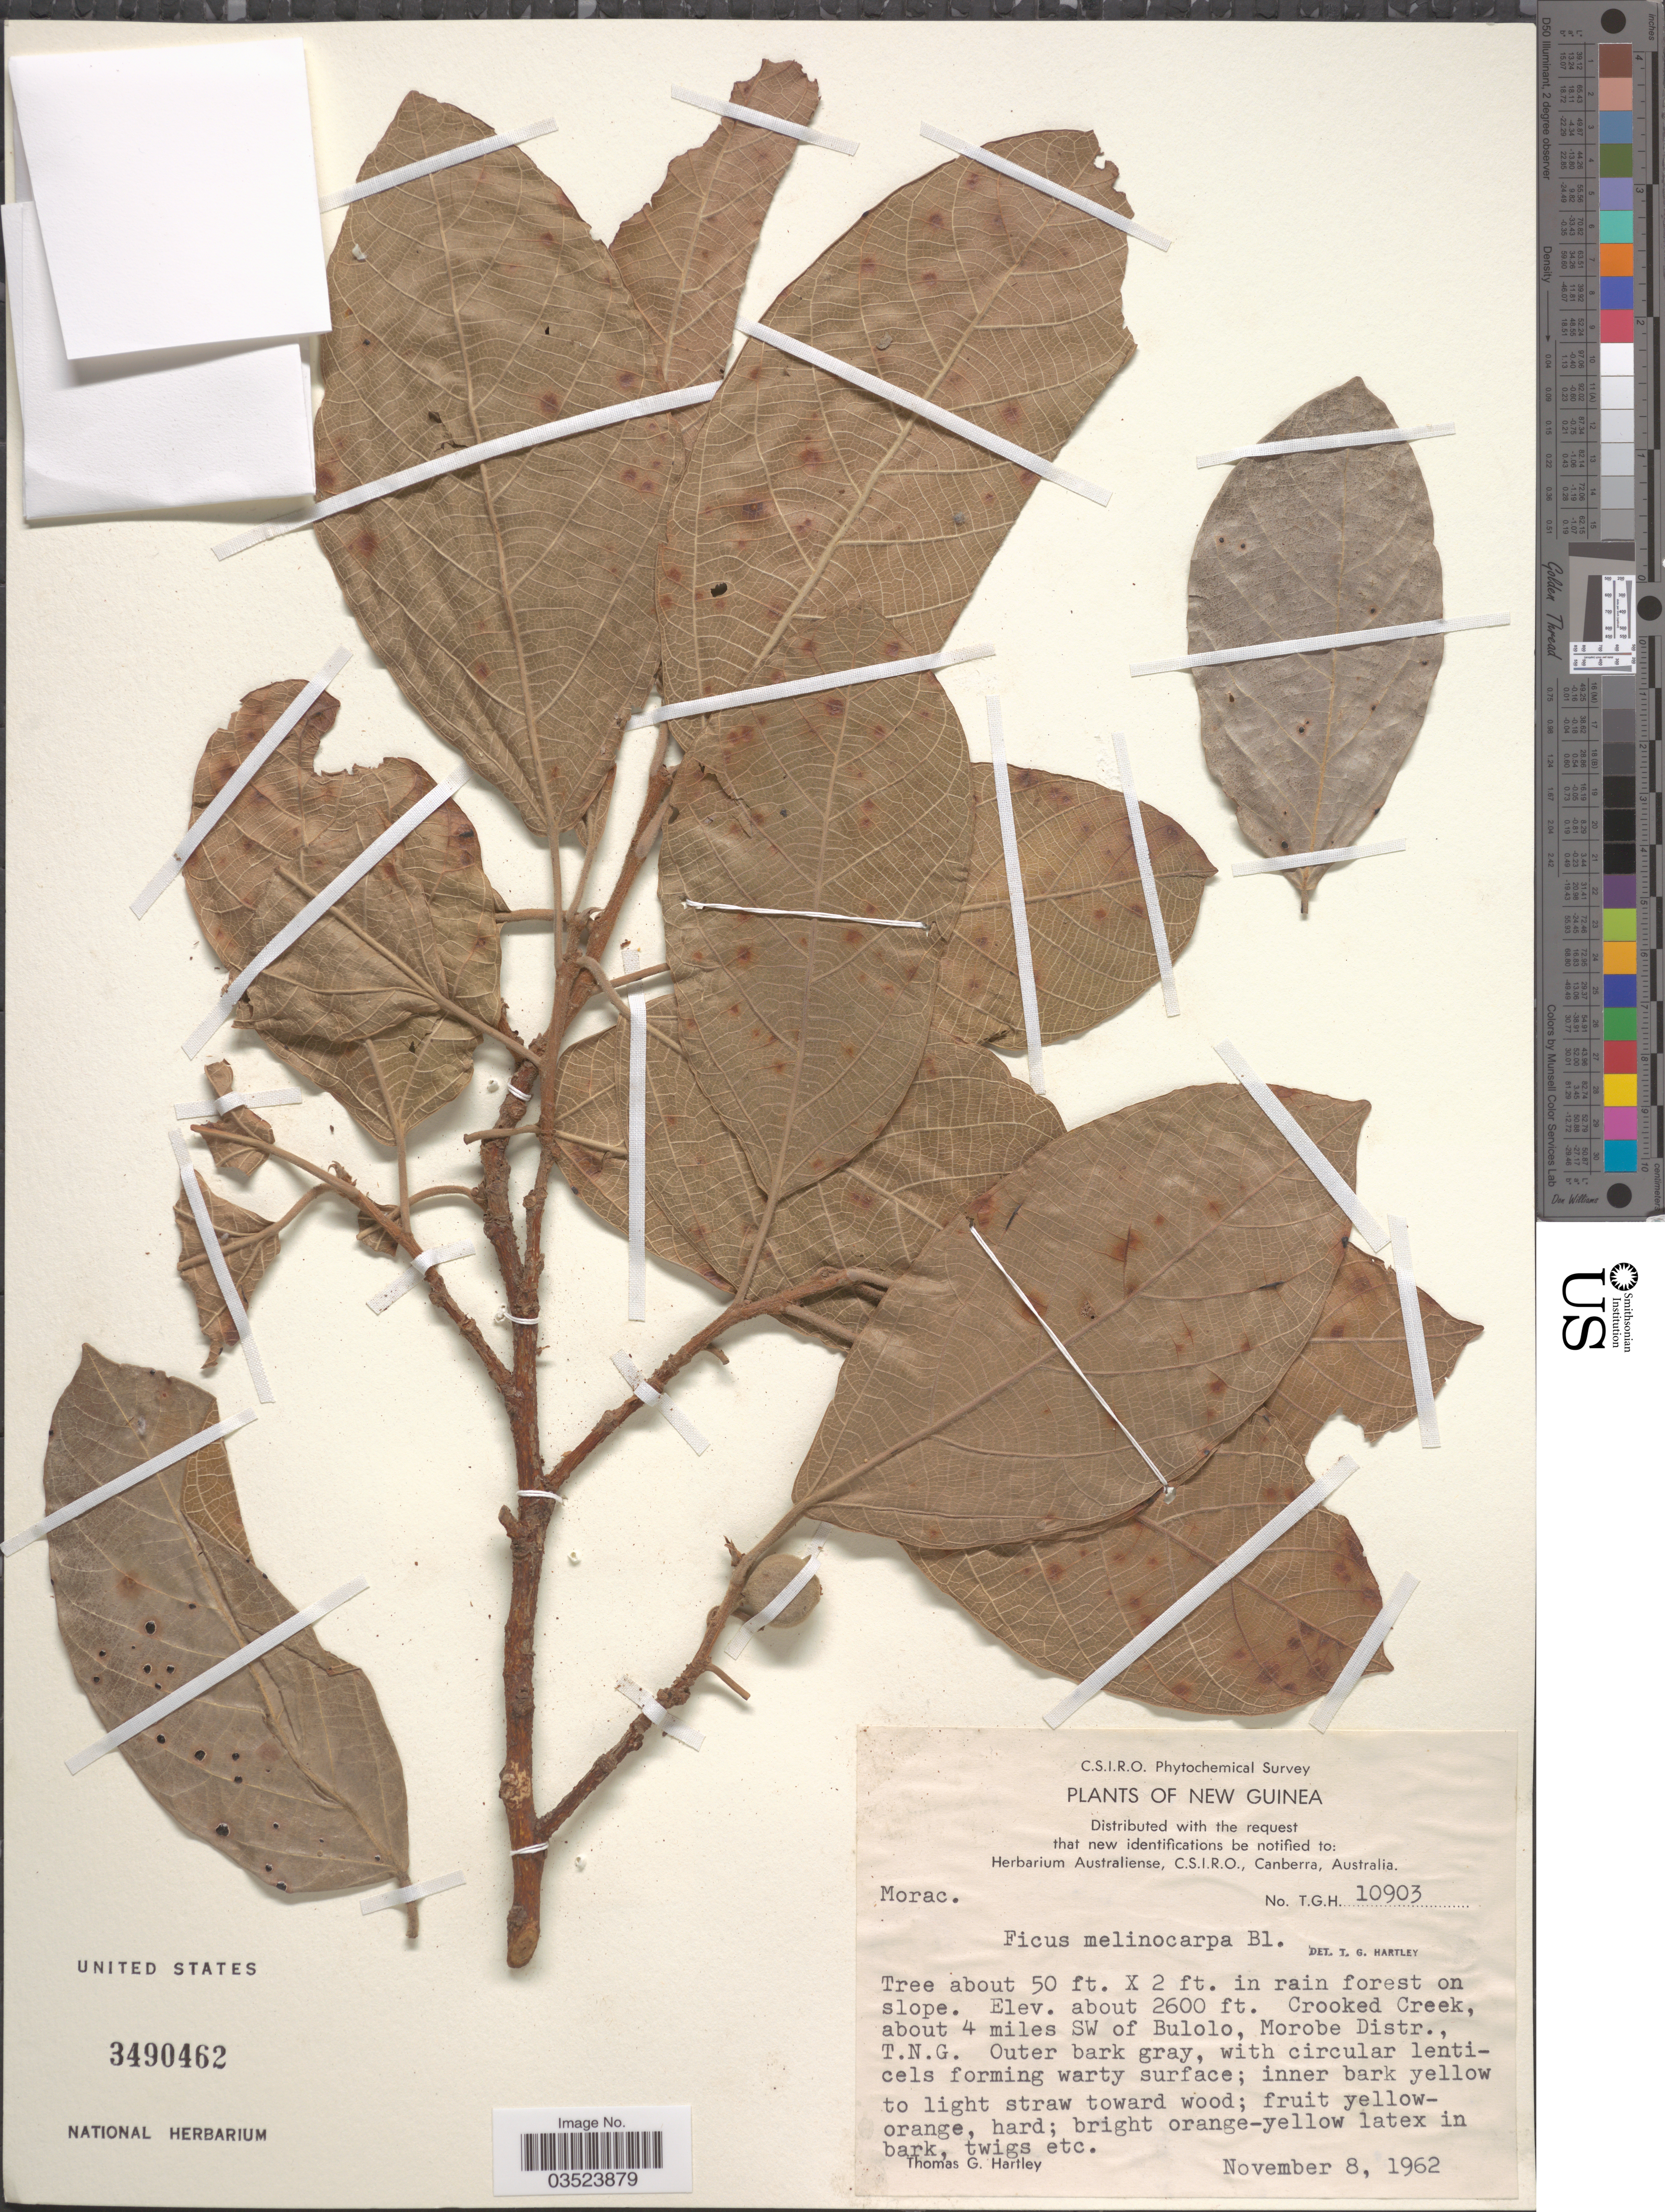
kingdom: Plantae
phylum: Tracheophyta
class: Magnoliopsida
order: Rosales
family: Moraceae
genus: Ficus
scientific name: Ficus melinocarpa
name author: Blume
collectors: T. G. Hartley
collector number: T.G.H.10903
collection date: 1962-11-08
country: Papua New Guinea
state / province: Morobe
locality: New Guinea. Crooked Creek, about 4 miles SW of Bulolo, Morobe Distr., T.N.G.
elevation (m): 792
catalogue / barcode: US 3490462